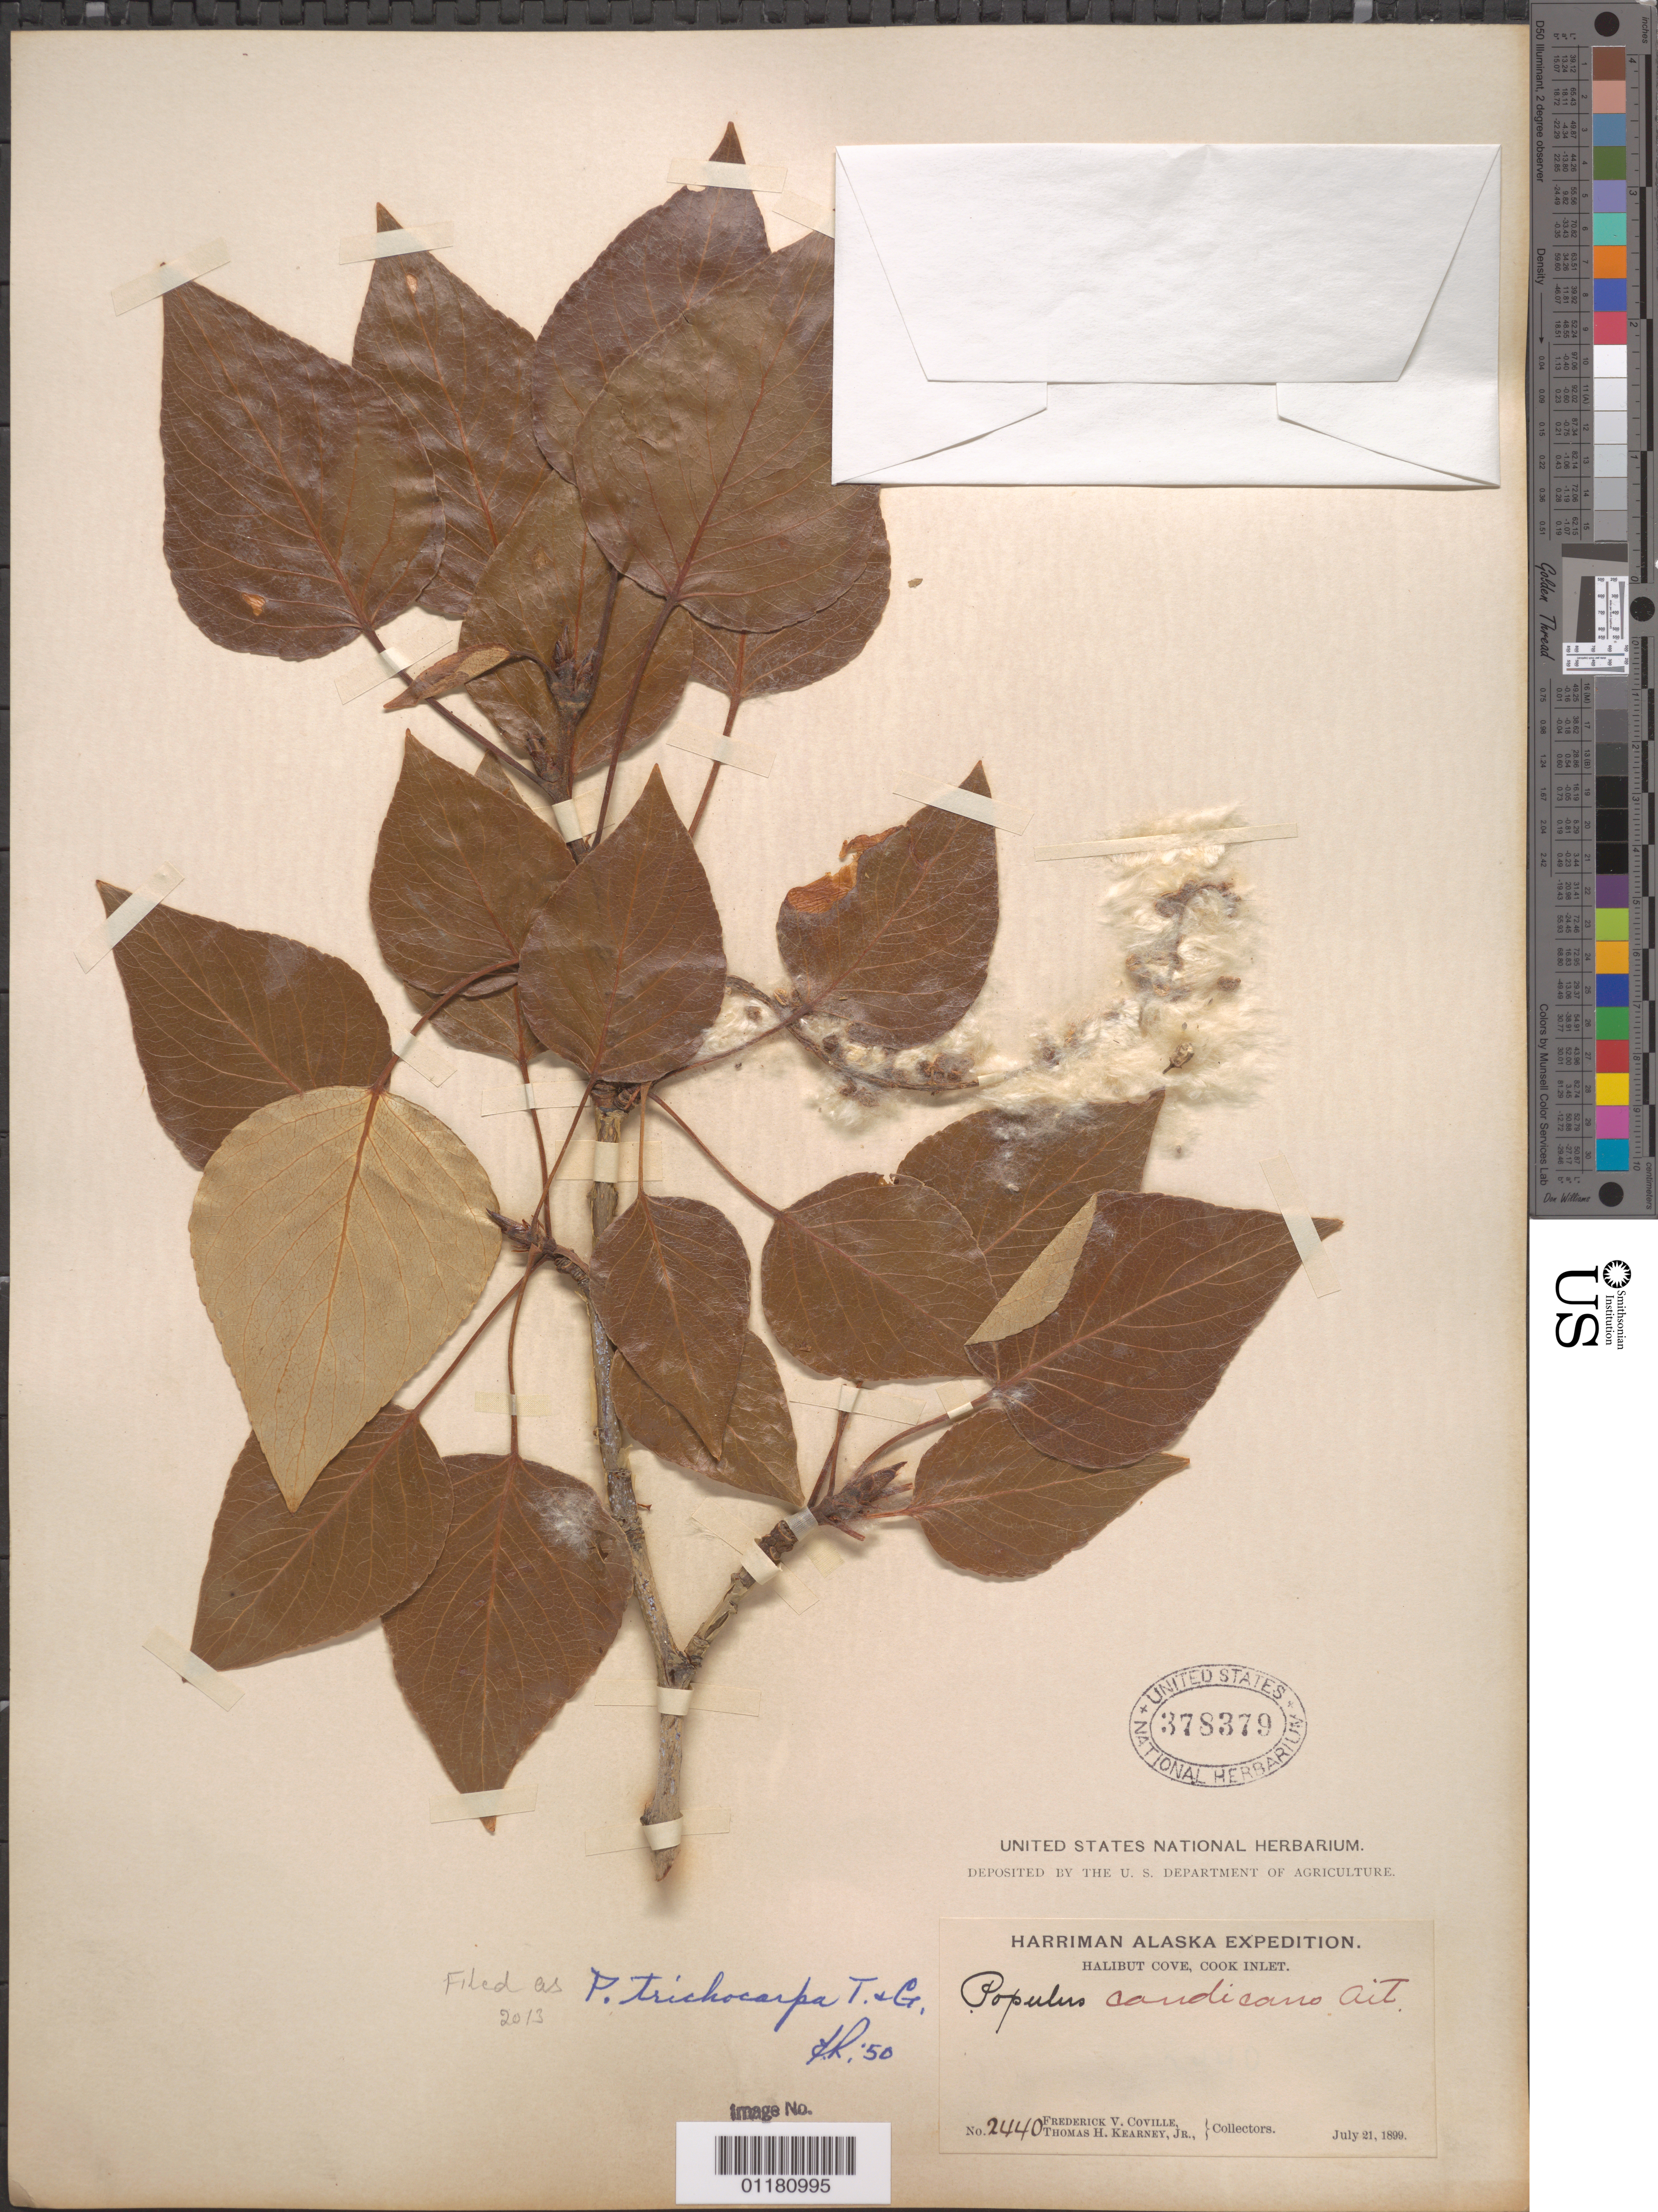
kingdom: Plantae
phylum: Tracheophyta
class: Magnoliopsida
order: Malpighiales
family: Salicaceae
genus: Populus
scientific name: Populus trichocarpa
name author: Torr. & A. Gray ex W. Hook.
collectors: F. V. Coville & T. H. Kearney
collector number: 2440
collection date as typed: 21 Jul 1899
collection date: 1899-07-21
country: United States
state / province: Alaska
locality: Halibut Cove, Cook Inlet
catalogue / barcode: US 378379